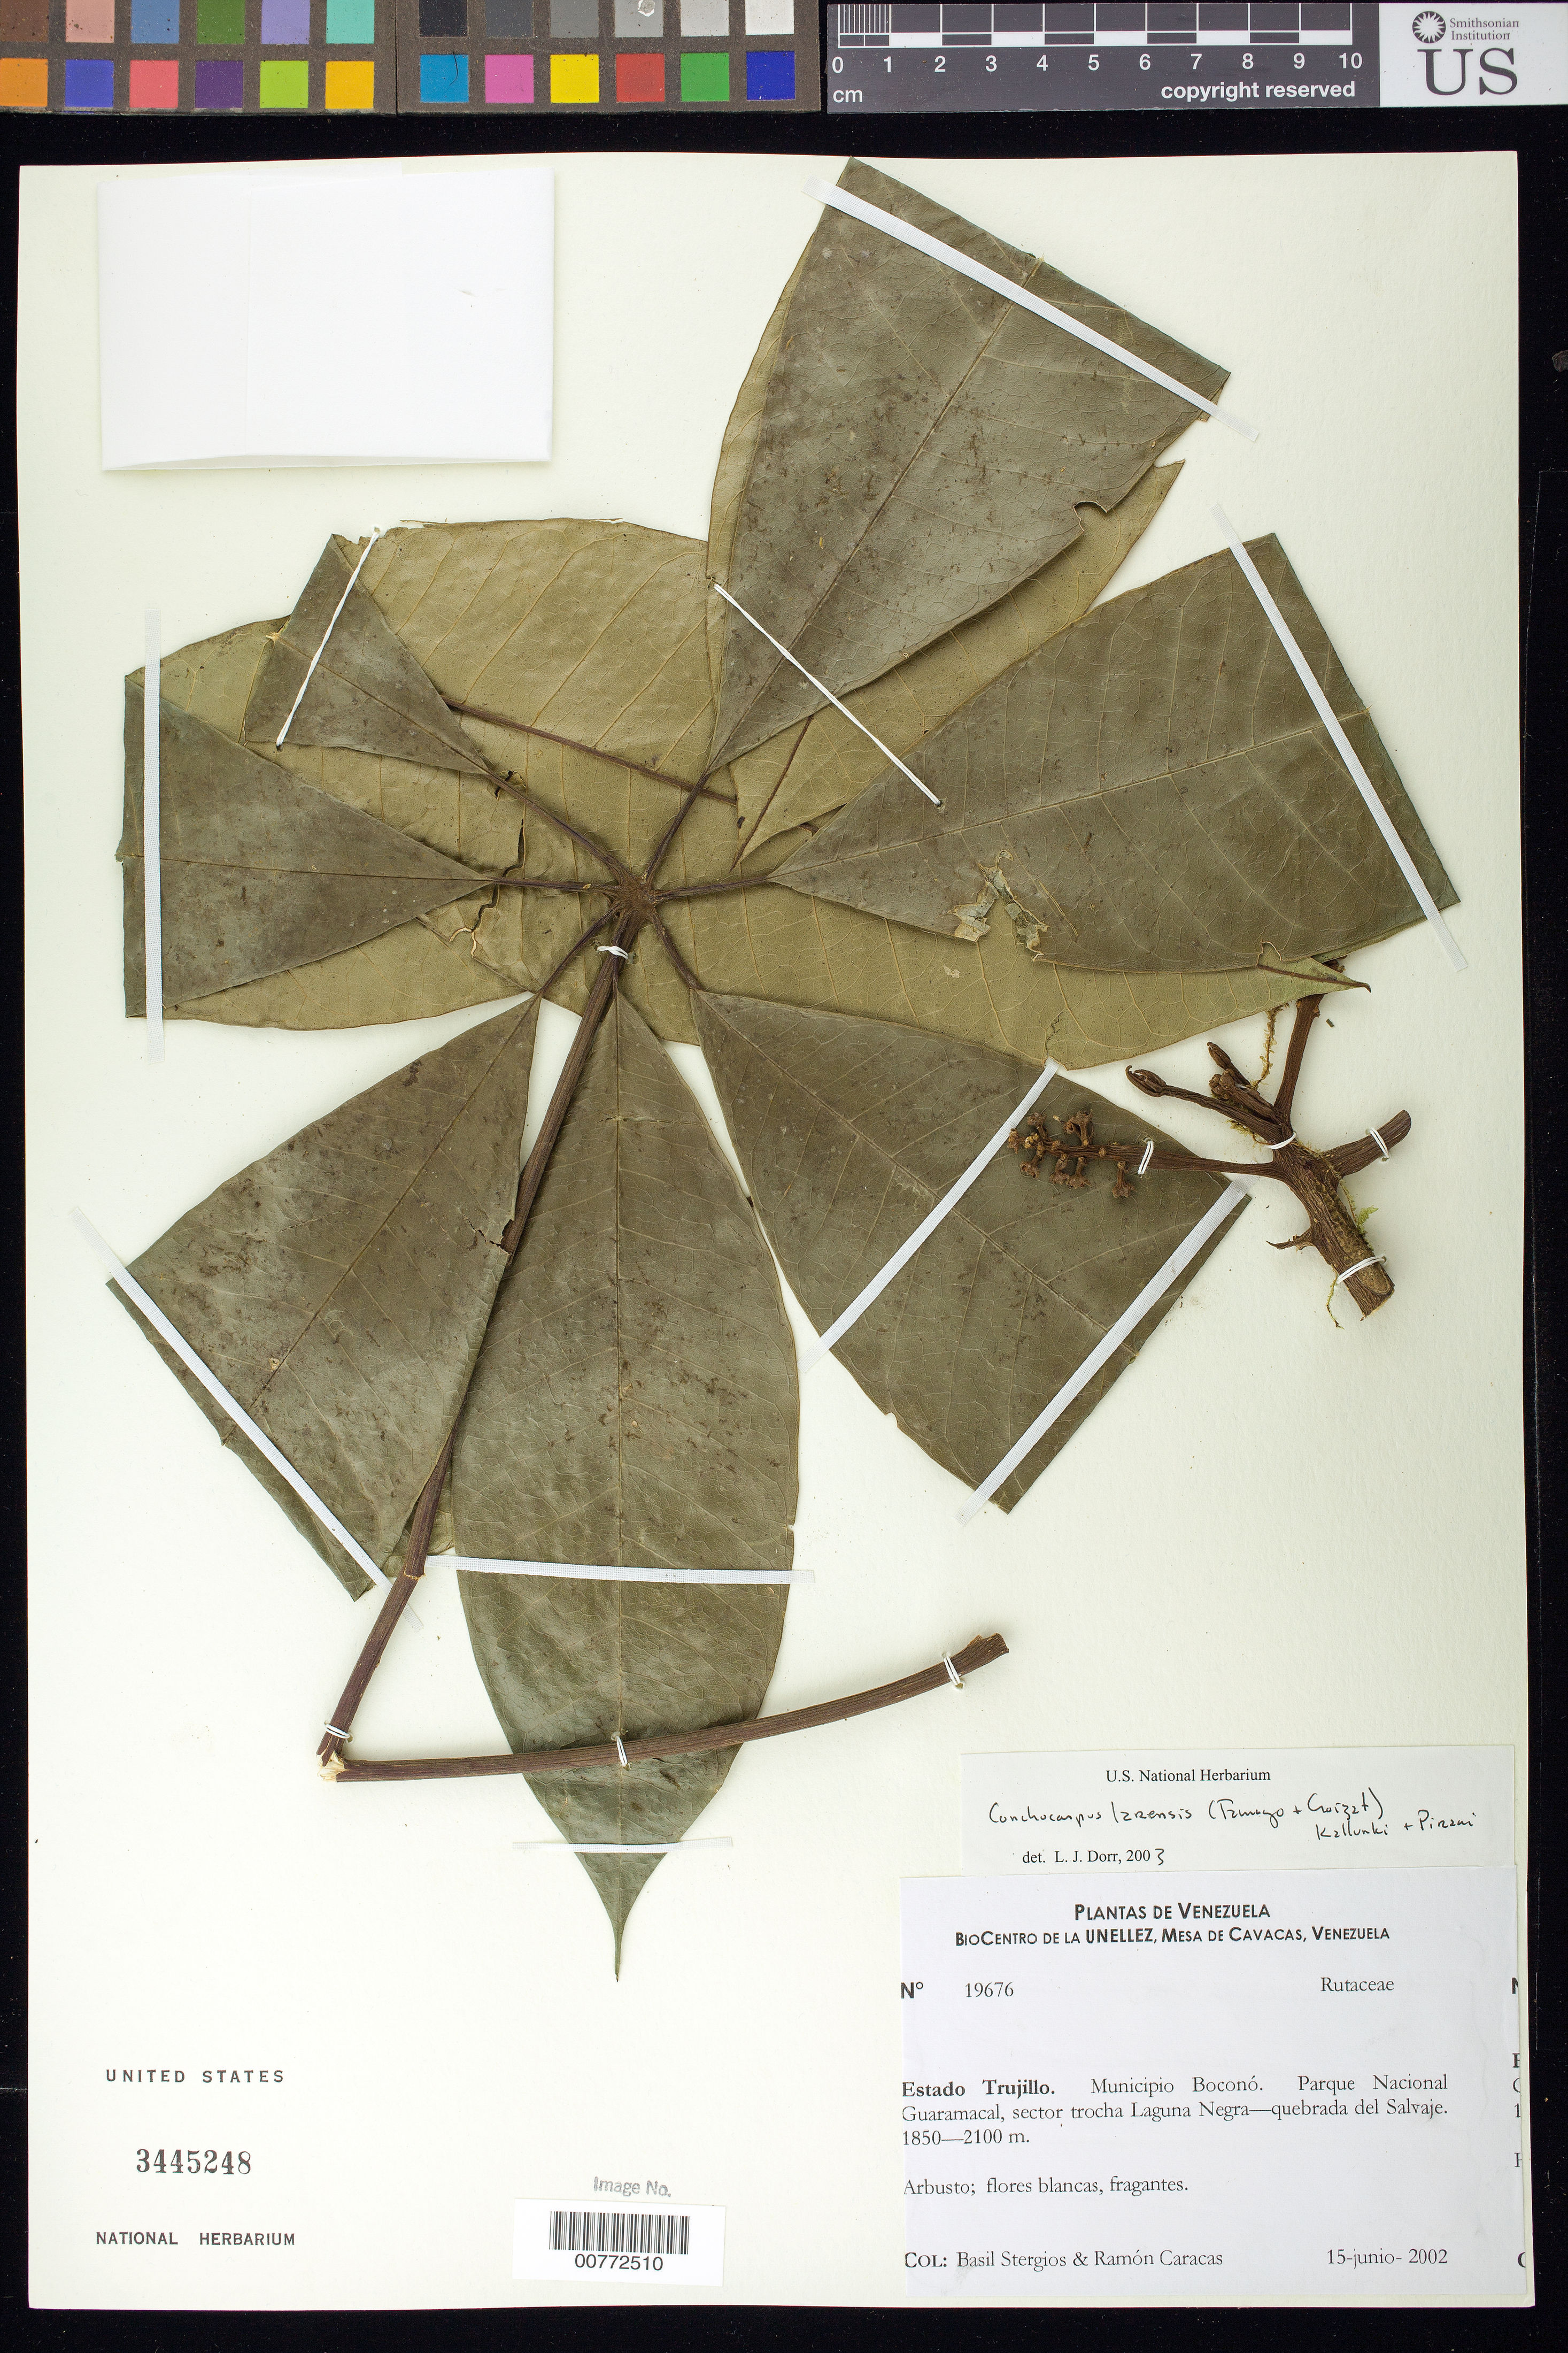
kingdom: Plantae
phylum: Tracheophyta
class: Magnoliopsida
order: Sapindales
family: Rutaceae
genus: Conchocarpus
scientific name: Conchocarpus larensis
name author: (Tamayo & Croizat) Kallunki & Pirani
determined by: Dorr, L. J., (BOT), Smithsonian Institution - National Museum of Natural History (UNITED STATES)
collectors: B. G. Stergios & R. Caracas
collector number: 19676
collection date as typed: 15 Jun 2002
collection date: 2002-06-15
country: Venezuela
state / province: Trujillo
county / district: Boconó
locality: Parque Nacional Guaramacal, sector quebrada del Salvaje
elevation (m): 1850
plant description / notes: PORT, US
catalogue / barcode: US 3445248